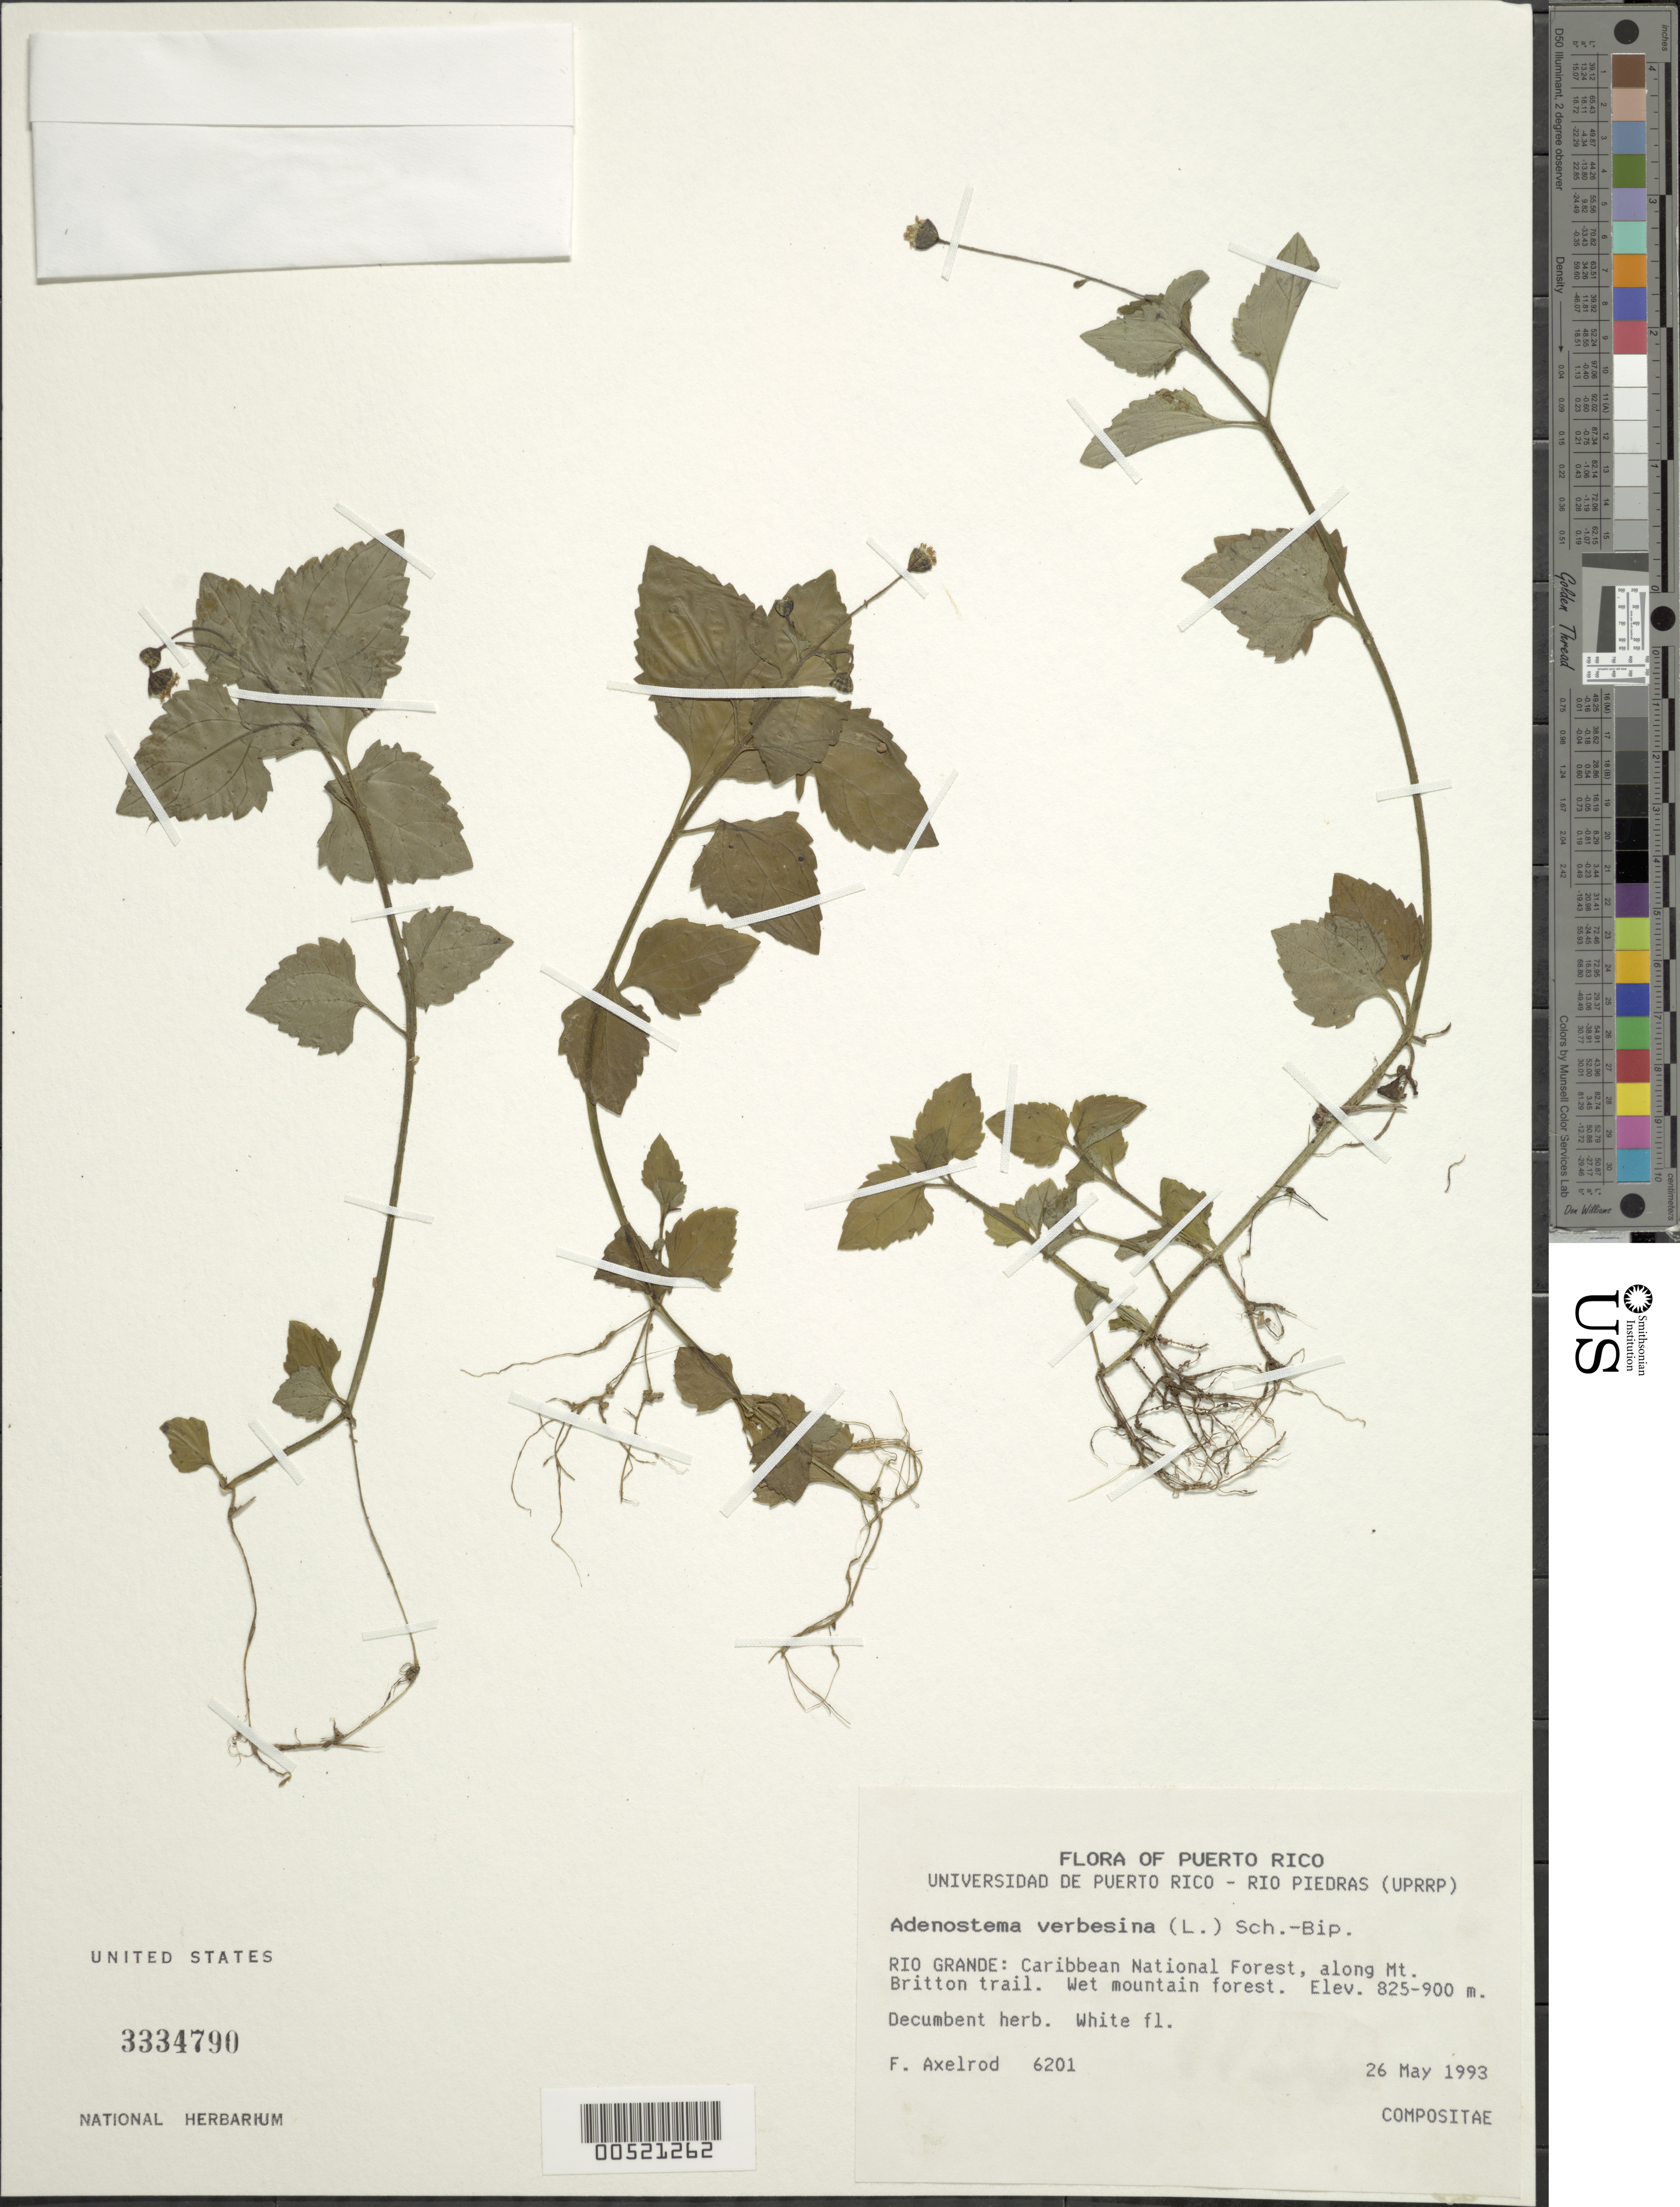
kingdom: Plantae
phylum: Tracheophyta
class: Magnoliopsida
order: Asterales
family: Asteraceae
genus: Adenostemma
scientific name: Adenostemma verbesina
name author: (L.) Sch. Bip.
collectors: F. S. Axelrod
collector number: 6201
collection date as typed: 26 May 1993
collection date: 1993-05-26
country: Puerto Rico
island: Greater Antilles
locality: Rio Grande: Caribbean National Forest, along Mt. Britton trail.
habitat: Wet mountain forest.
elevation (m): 825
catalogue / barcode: US 3334790